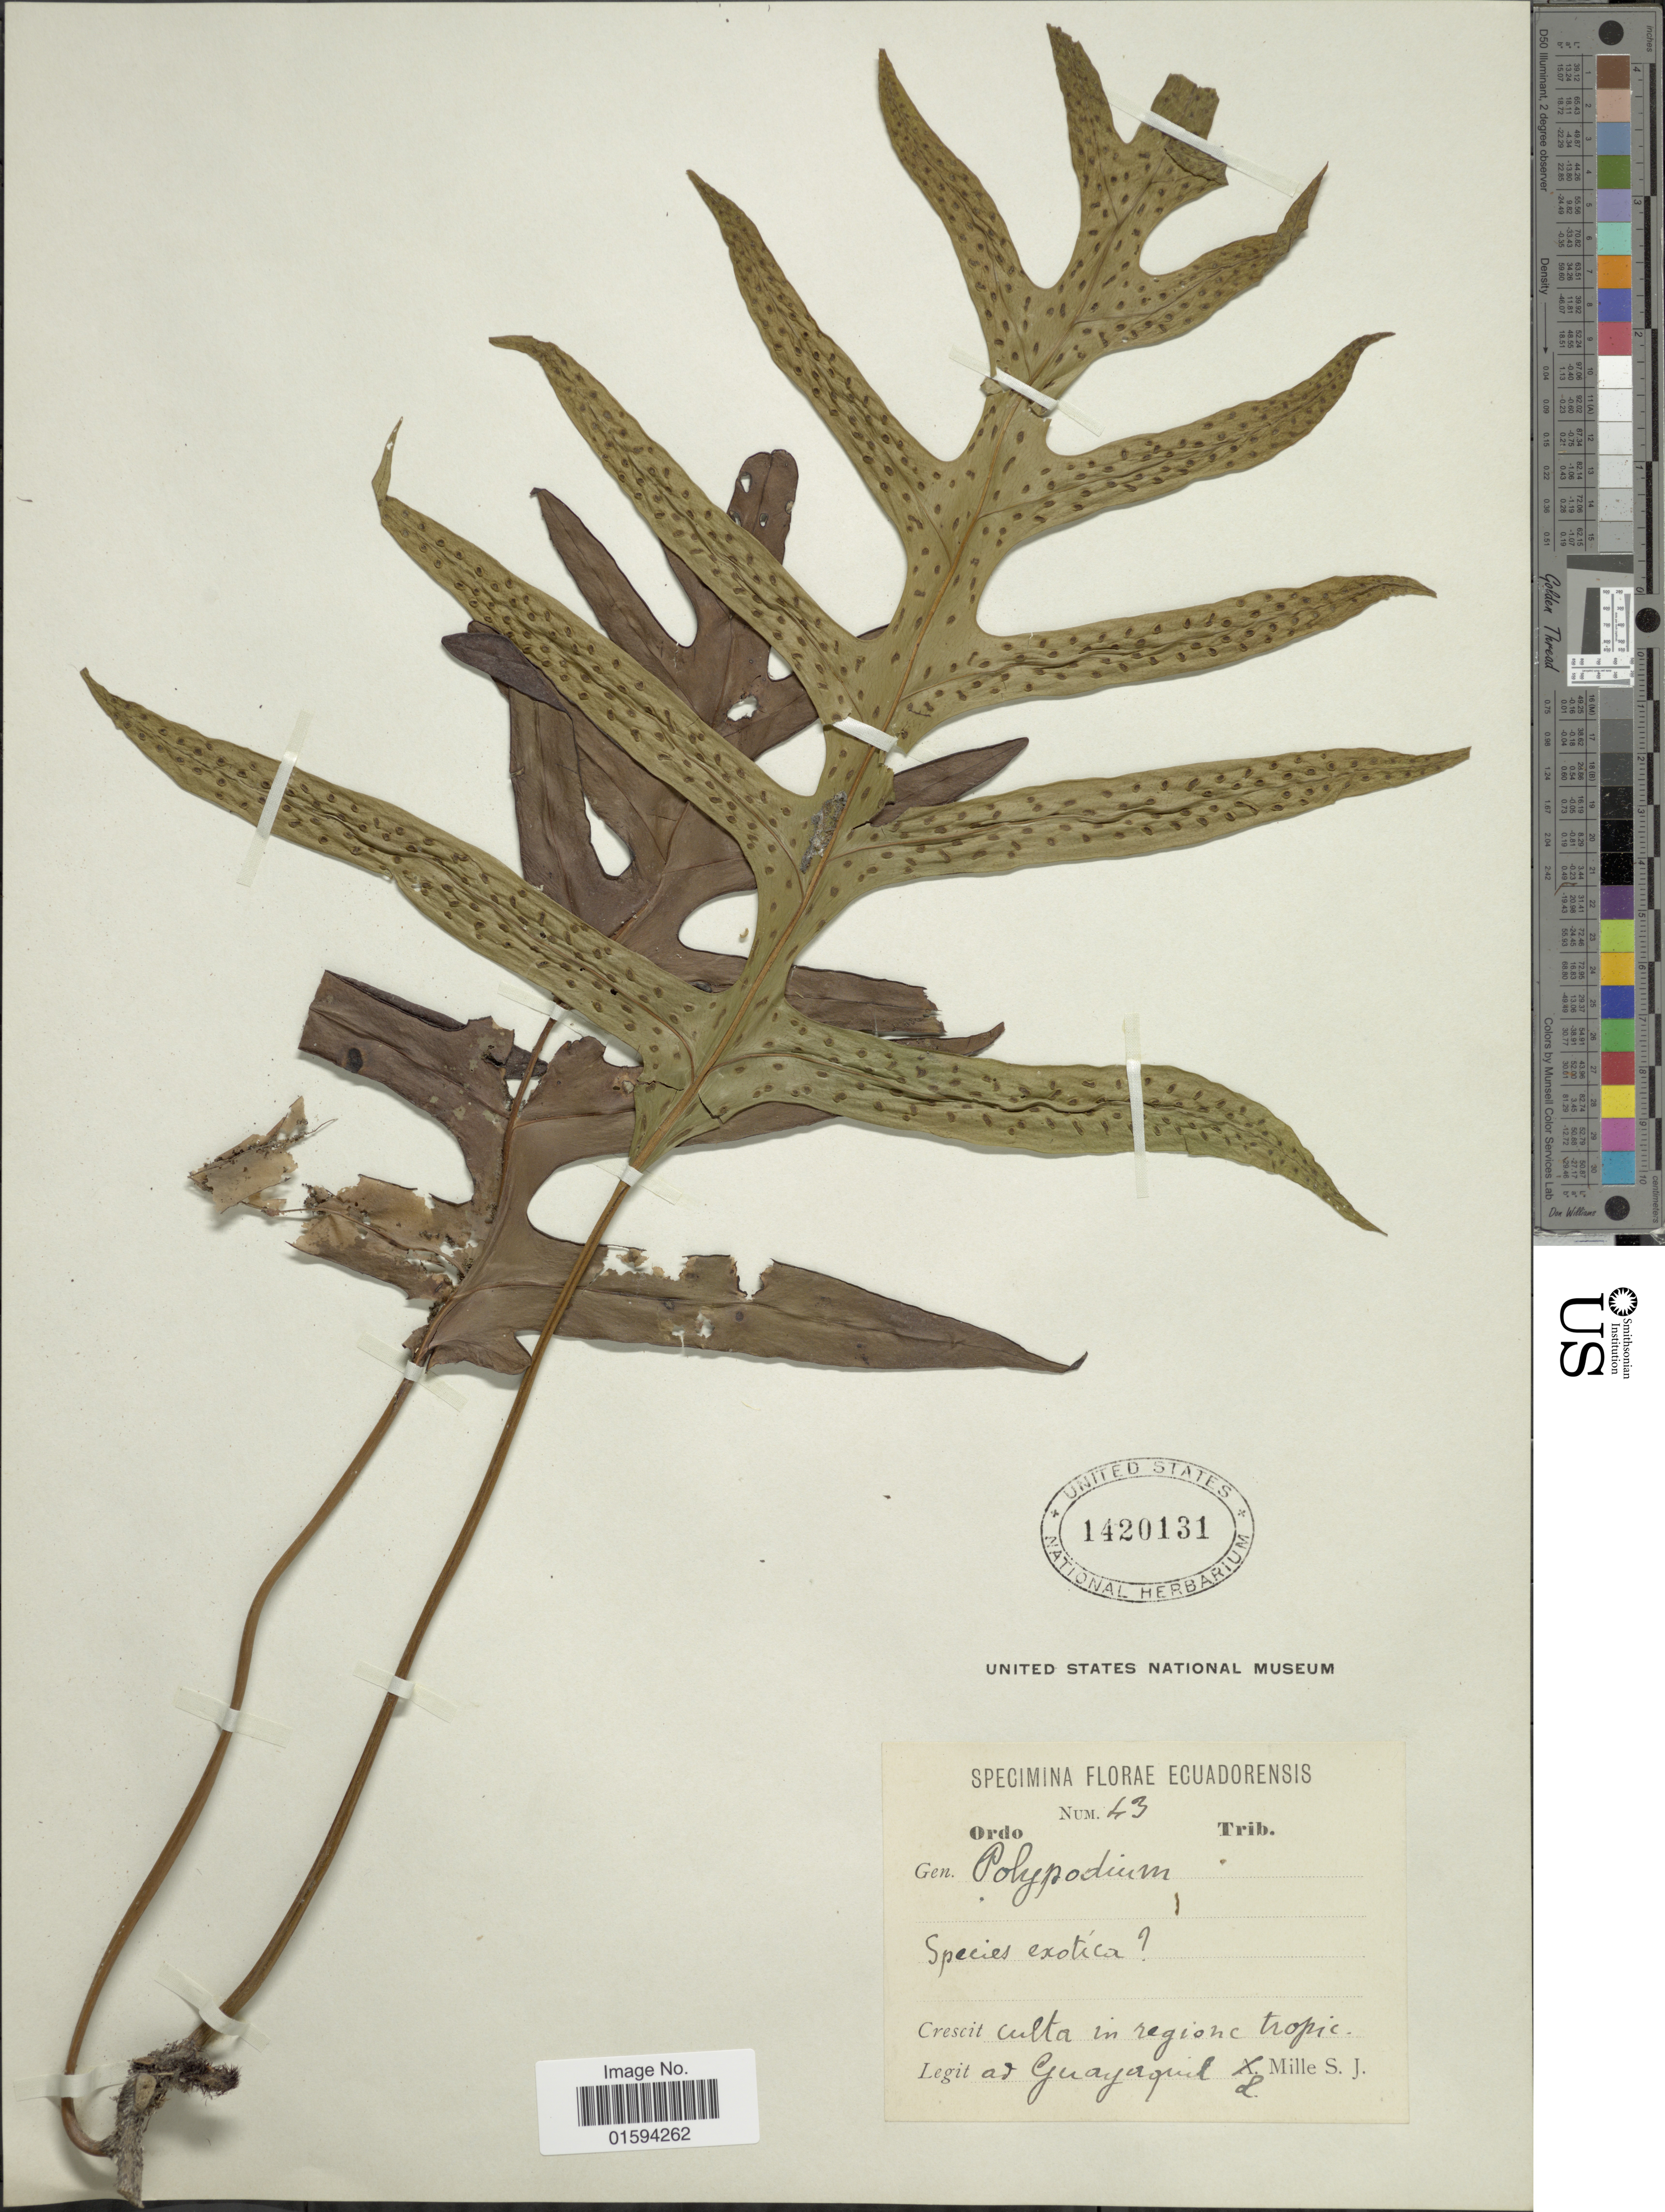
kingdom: Plantae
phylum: Tracheophyta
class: Polypodiopsida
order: Polypodiales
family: Polypodiaceae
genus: Polypodium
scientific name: Polypodium scolopendria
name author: Burm. f.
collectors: L. Mille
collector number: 43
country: Ecuador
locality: Culta in regione tropic ad Guayaquil.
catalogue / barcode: US 1420131